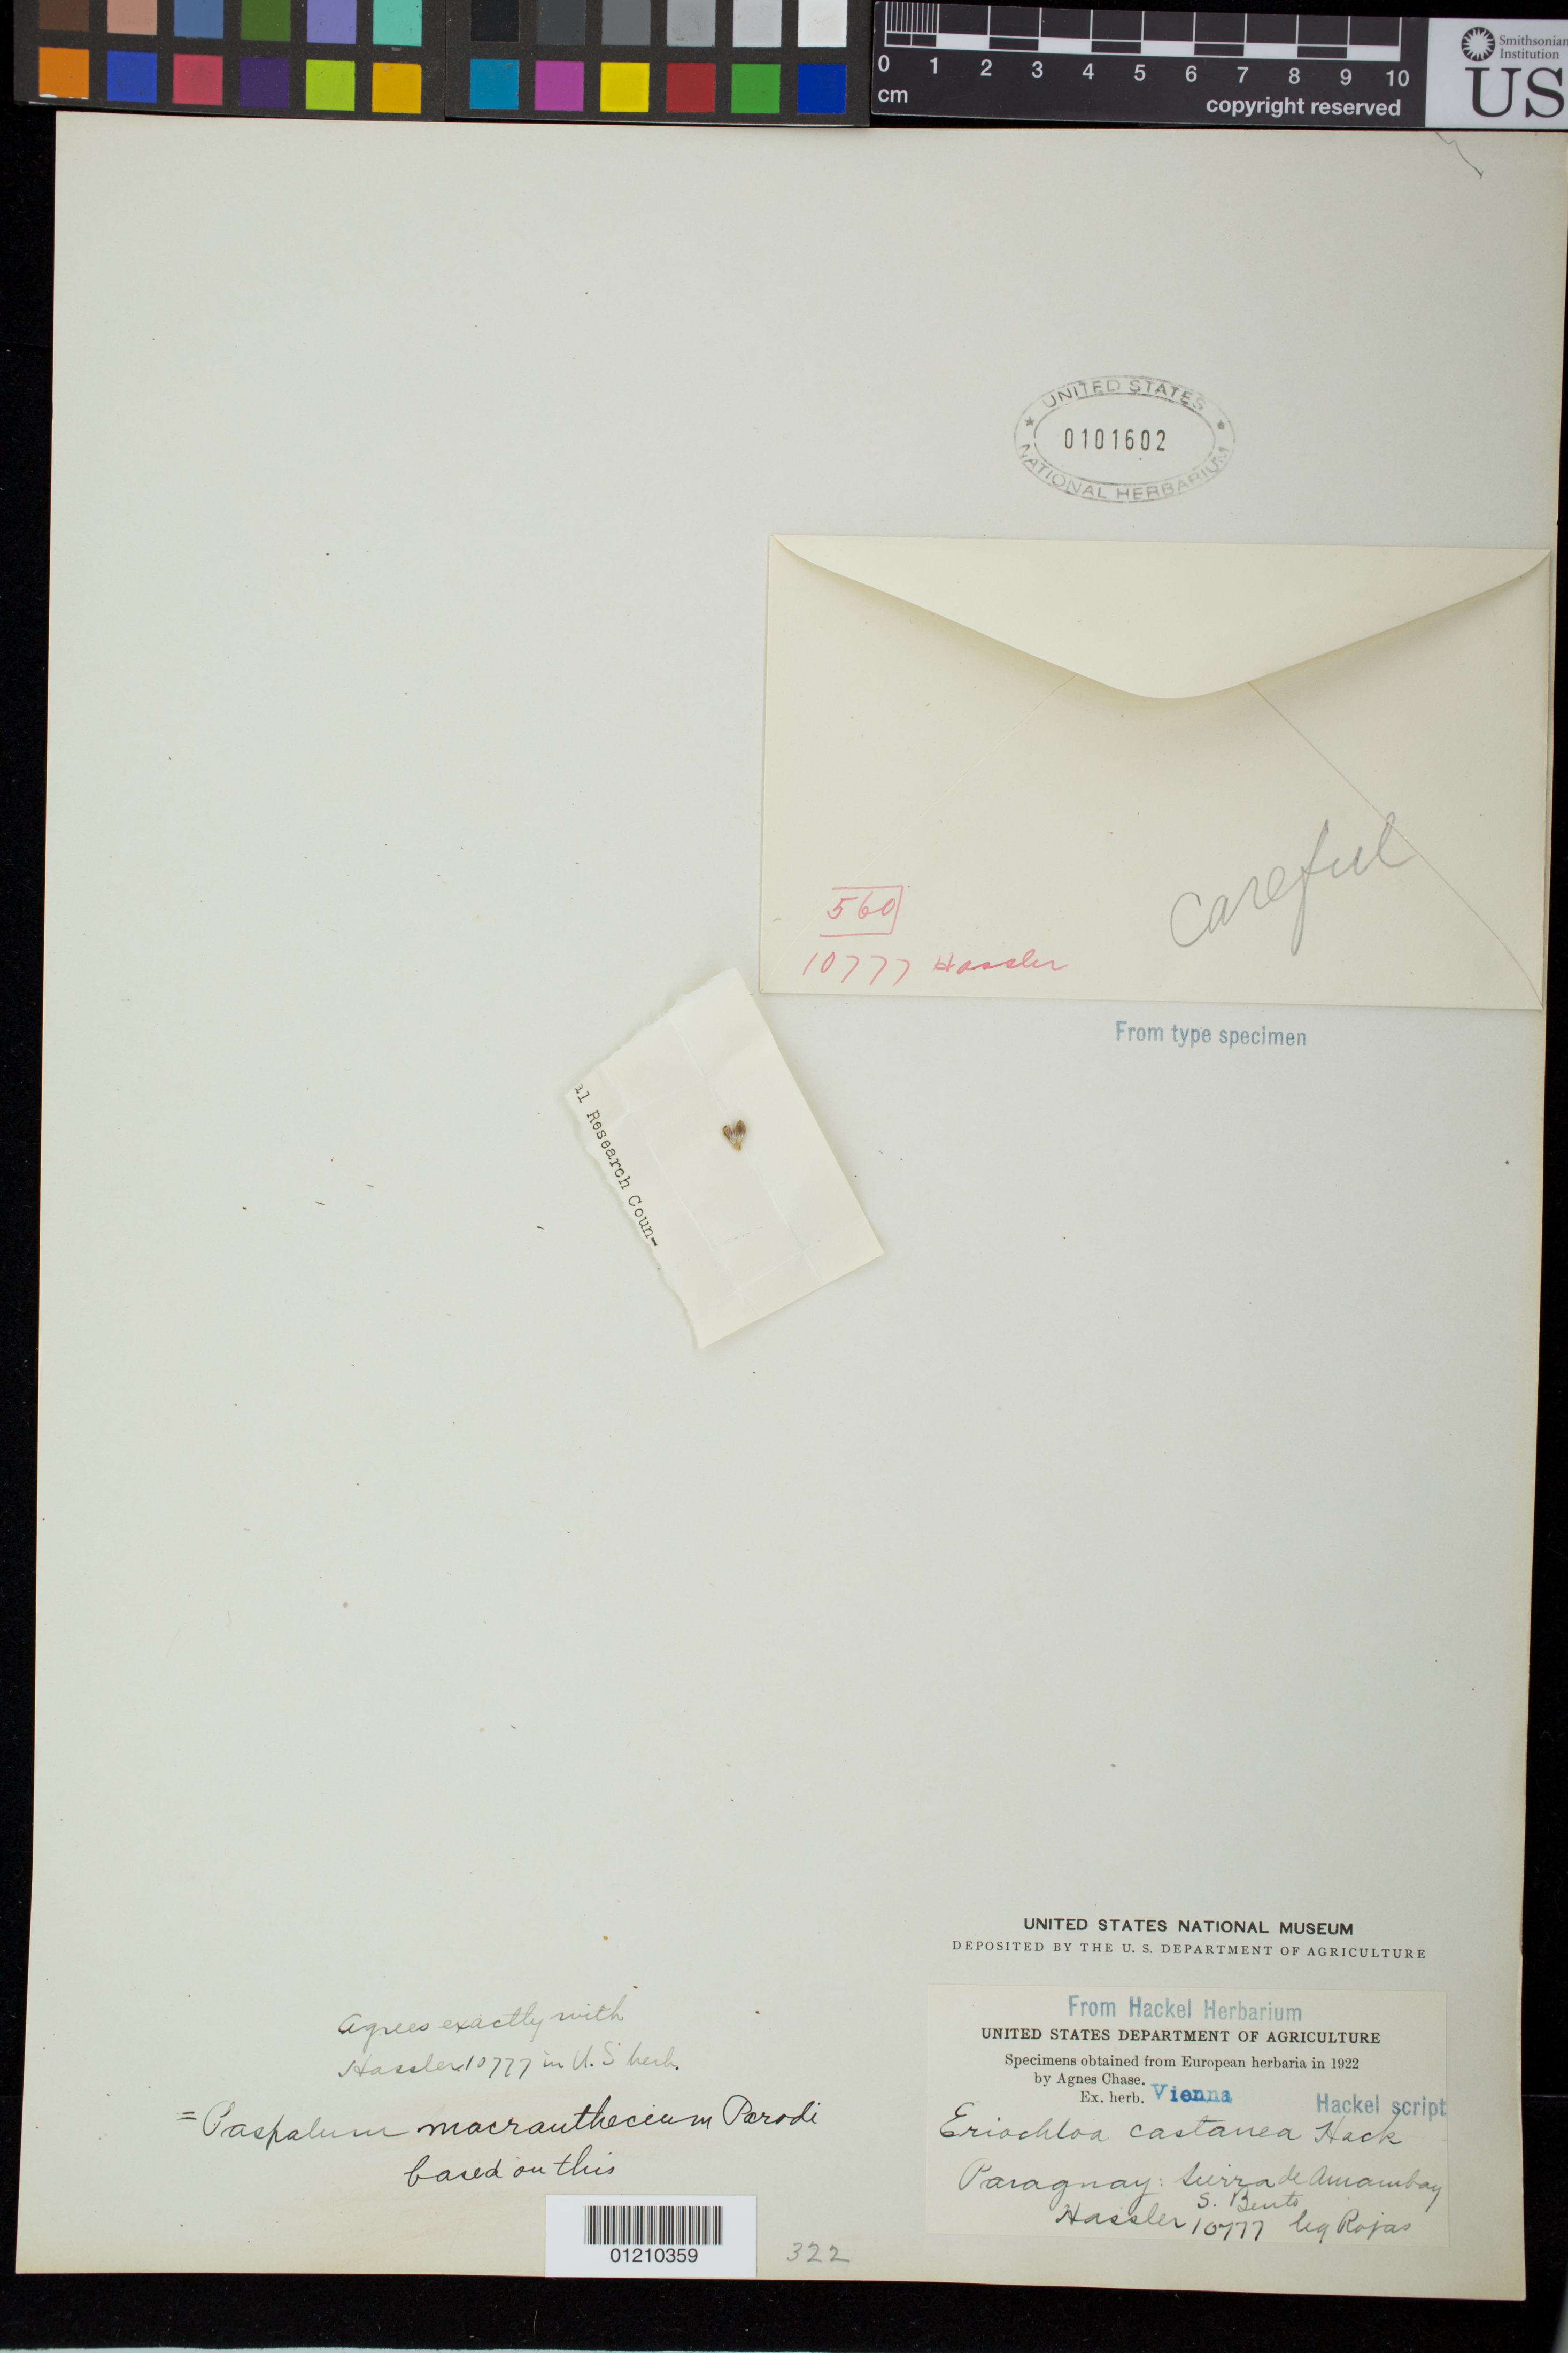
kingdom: Plantae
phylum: Tracheophyta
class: Liliopsida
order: Poales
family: Poaceae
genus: Eriochloa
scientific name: Eriochloa castanea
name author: Hack.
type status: Isotype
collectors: T. Rojas & Hassler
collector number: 10777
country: Paraguay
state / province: Amambay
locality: Sierra de Amambay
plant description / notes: Fragmentary material of type specimen ex herb. Vienna.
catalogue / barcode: US 101602